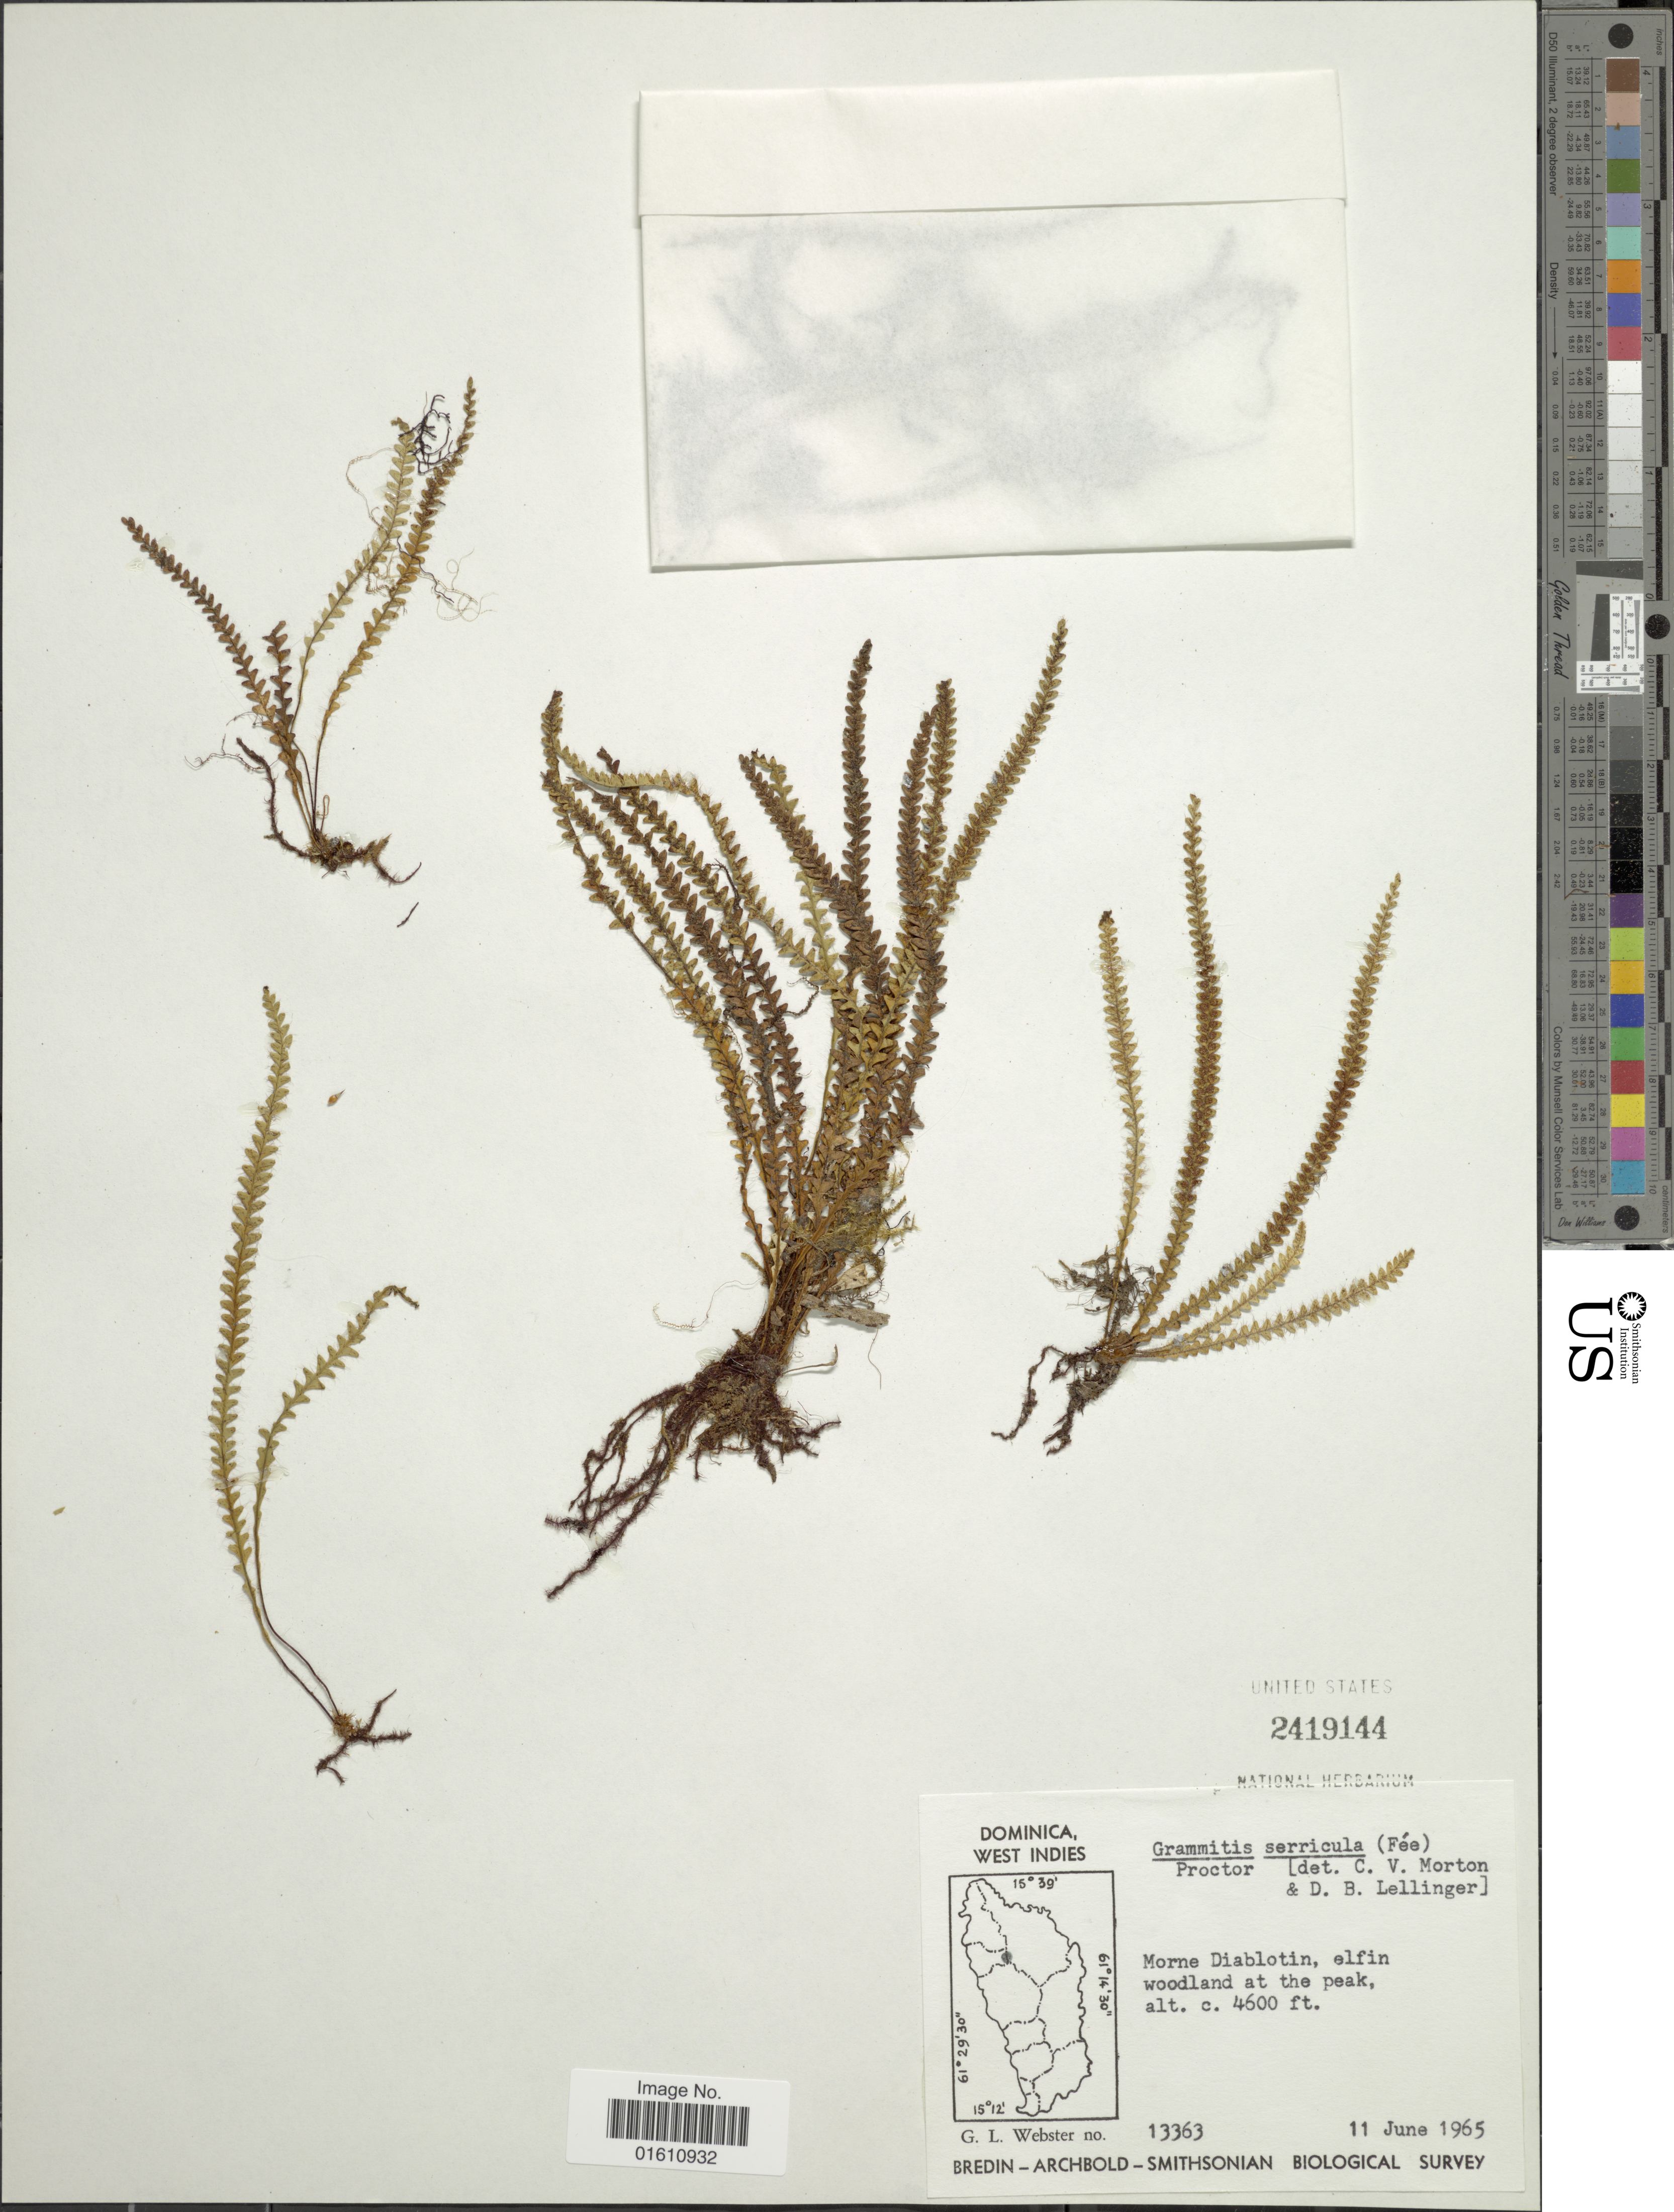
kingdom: Plantae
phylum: Tracheophyta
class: Polypodiopsida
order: Polypodiales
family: Polypodiaceae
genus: Moranopteris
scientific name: Moranopteris serricula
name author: (Fée) R. Y. Hirai & J. Prado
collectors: G. L. Webster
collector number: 13363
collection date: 1965-06-11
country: Dominica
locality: Dominica, West Indies, Morne Diablotin, elfin woodland at the peak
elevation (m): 1402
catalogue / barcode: US 24191444